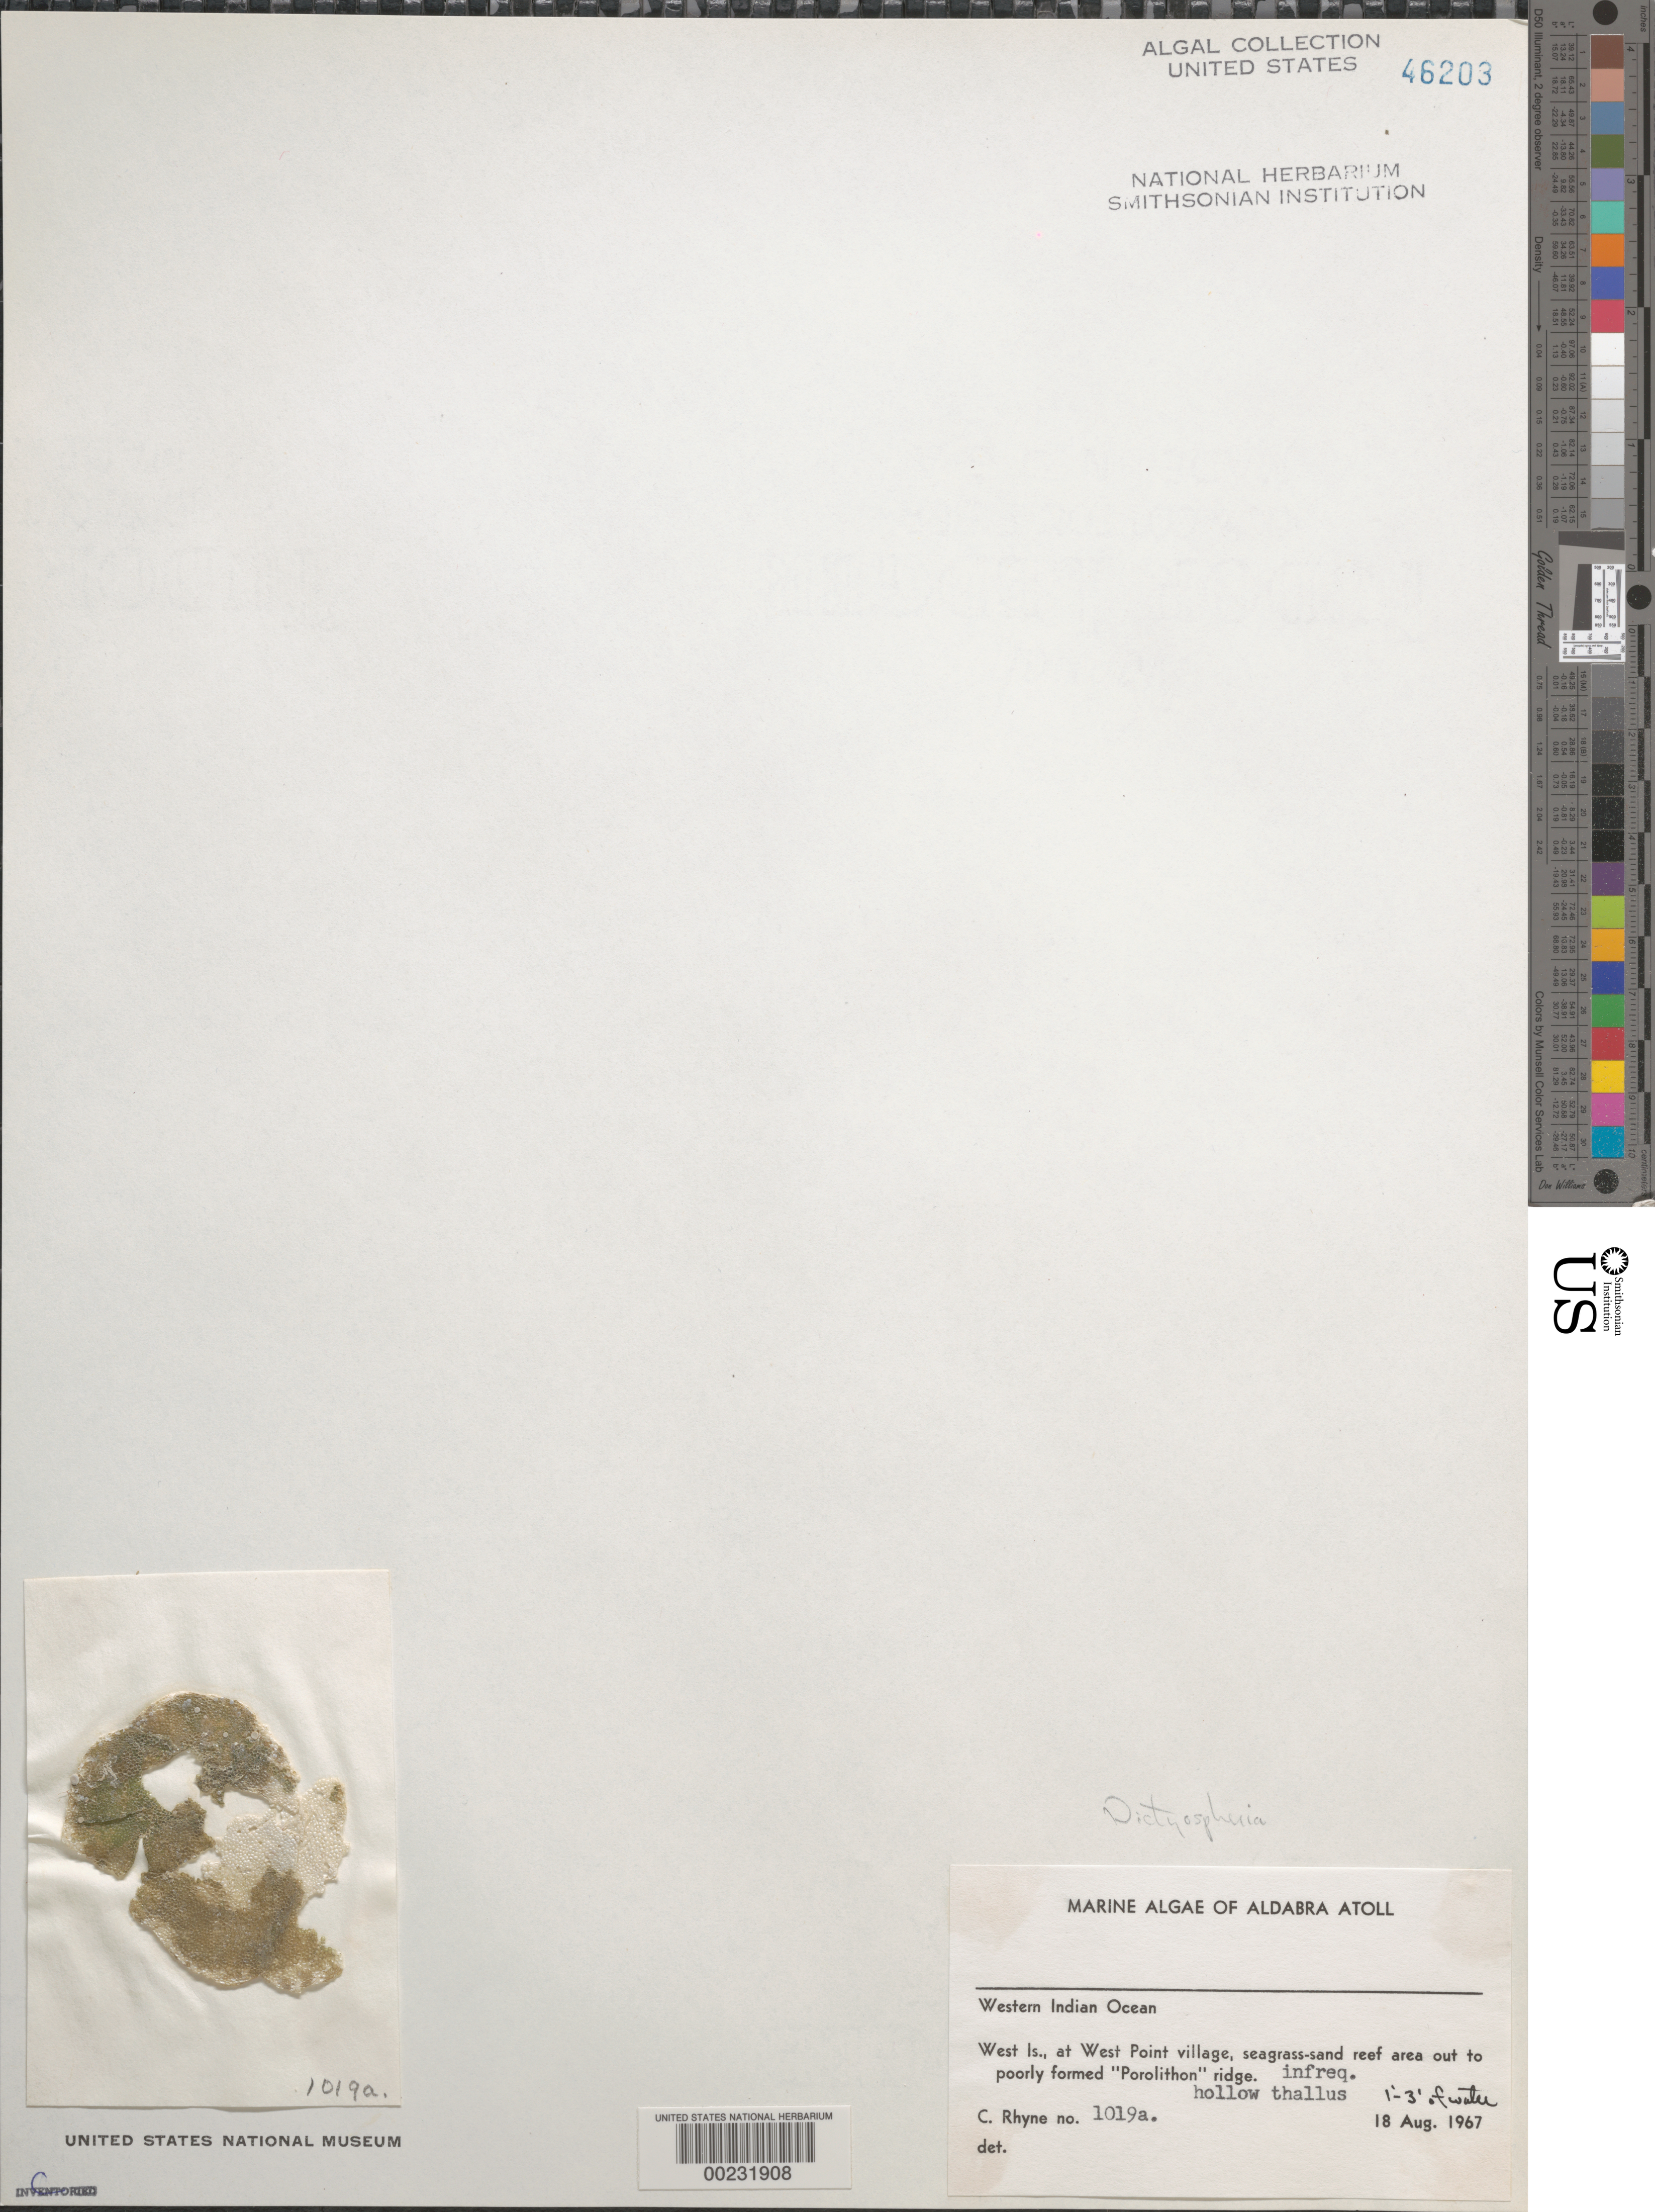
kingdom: Plantae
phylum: Chlorophyta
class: Ulvophyceae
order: Siphonocladales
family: Siphonocladaceae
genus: Dictyosphaeria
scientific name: Dictyosphaeria sp.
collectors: C. Rhyne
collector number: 1019a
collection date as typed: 18 Aug 1967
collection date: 1967-08-18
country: Seychelles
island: Aldabra Atoll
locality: West Islet, West Point Village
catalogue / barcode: US 46203